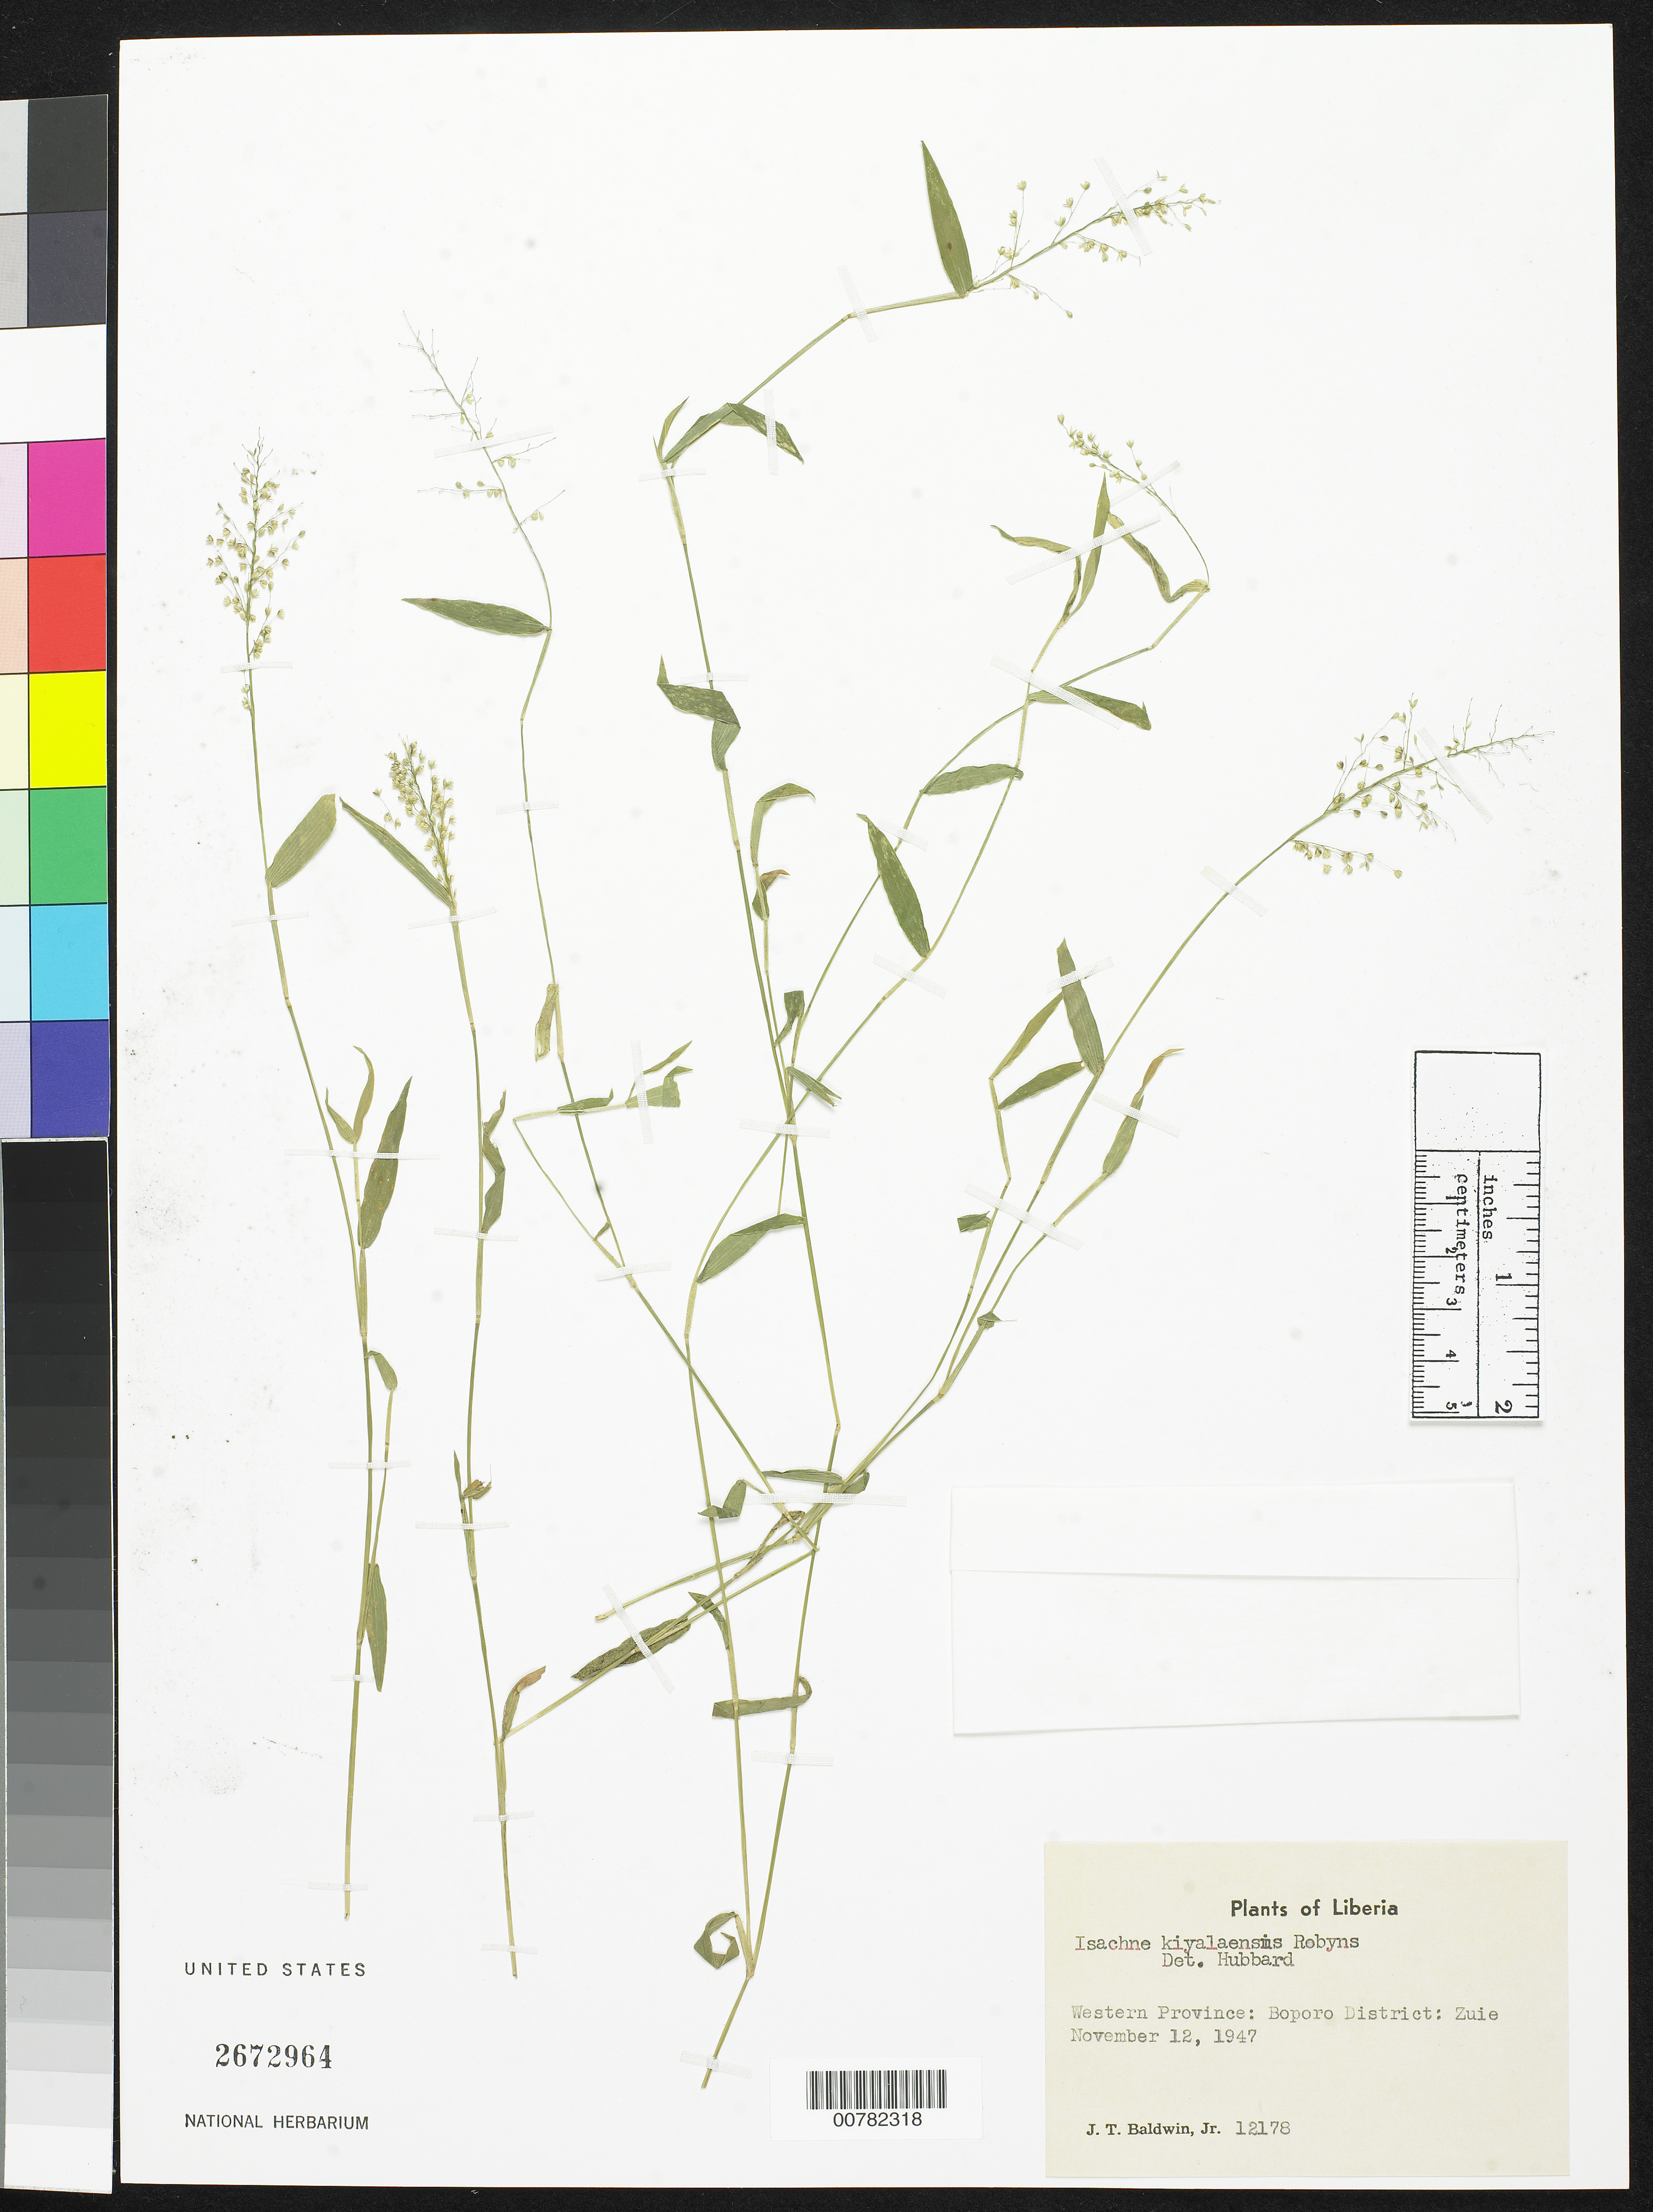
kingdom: Plantae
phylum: Tracheophyta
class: Liliopsida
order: Poales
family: Poaceae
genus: Isachne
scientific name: Isachne kiyalaensis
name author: Robyns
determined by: Hubbard, C. E.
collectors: J. T. Baldwin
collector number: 12178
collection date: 1947-11-12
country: Liberia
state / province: Gbarpolu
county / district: Bopolu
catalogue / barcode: US 2672964